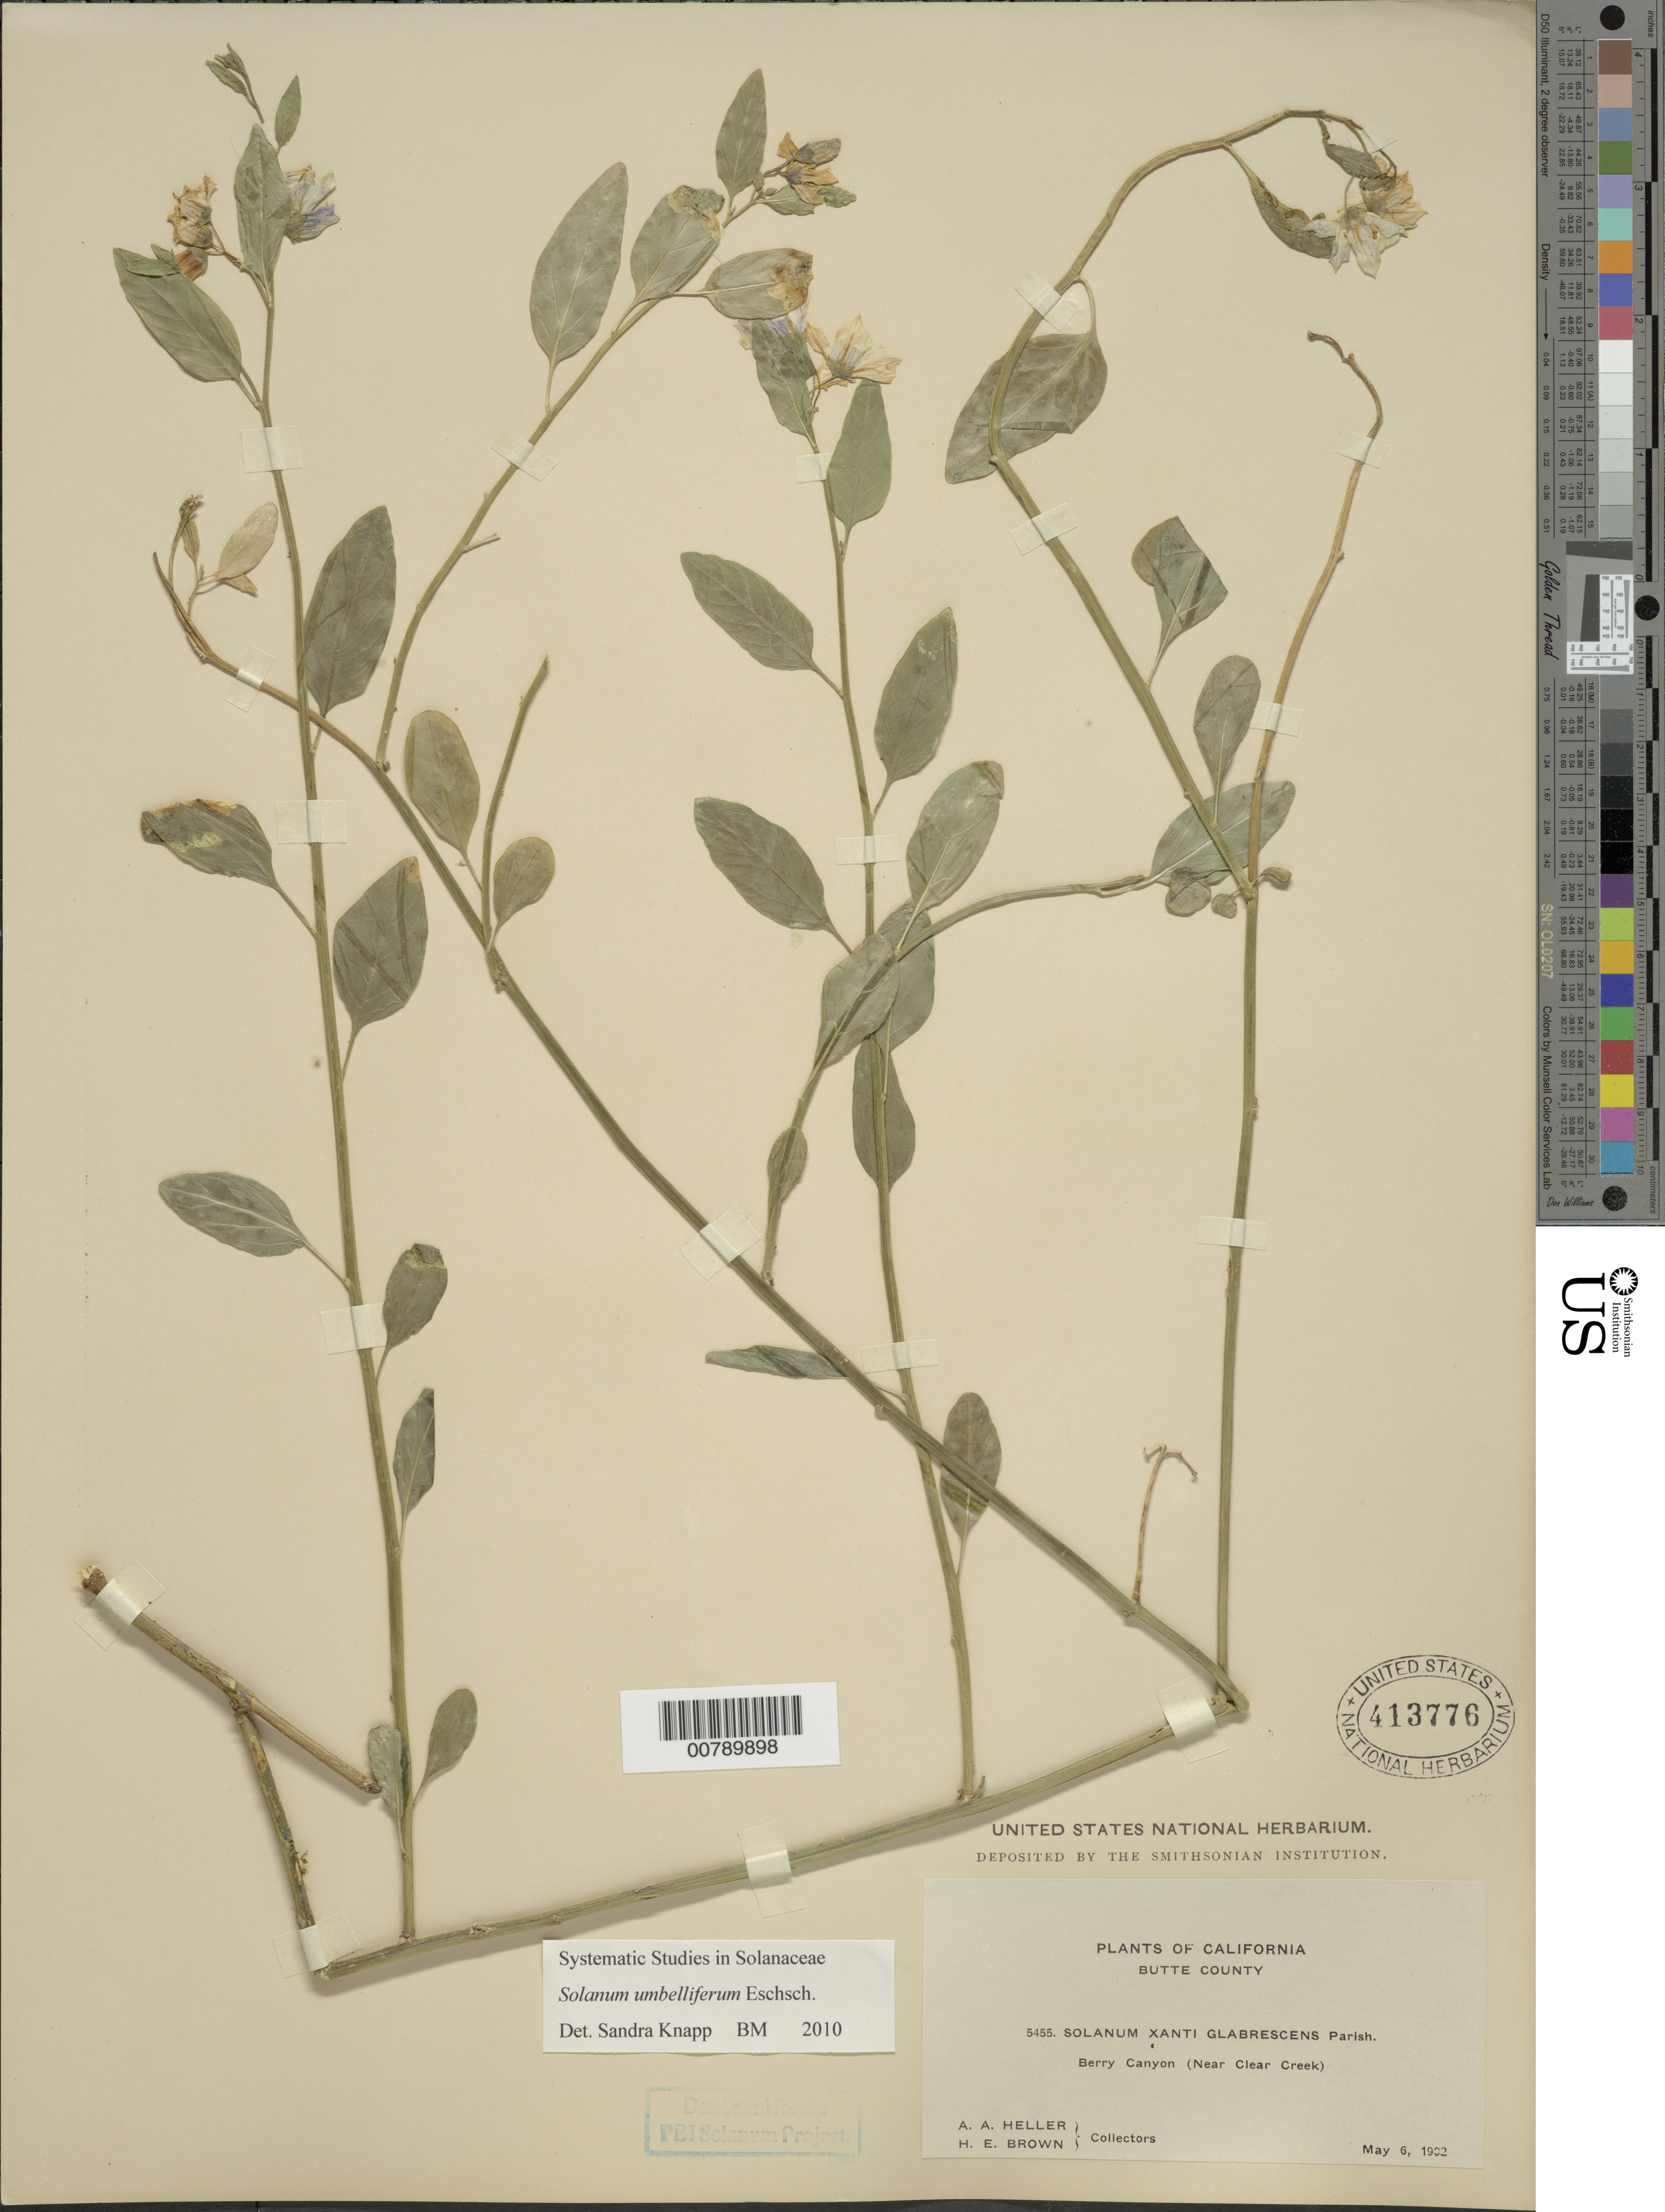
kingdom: Plantae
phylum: Tracheophyta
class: Magnoliopsida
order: Solanales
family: Solanaceae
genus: Solanum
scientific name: Solanum umbelliferum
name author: Eschsch.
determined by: Knapp, S. D.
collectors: A. A. Heller & H. E. Brown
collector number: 5455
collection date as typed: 6 May 1902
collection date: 1902-05-06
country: United States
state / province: California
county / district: Butte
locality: near Clear Creek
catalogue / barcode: US 413776